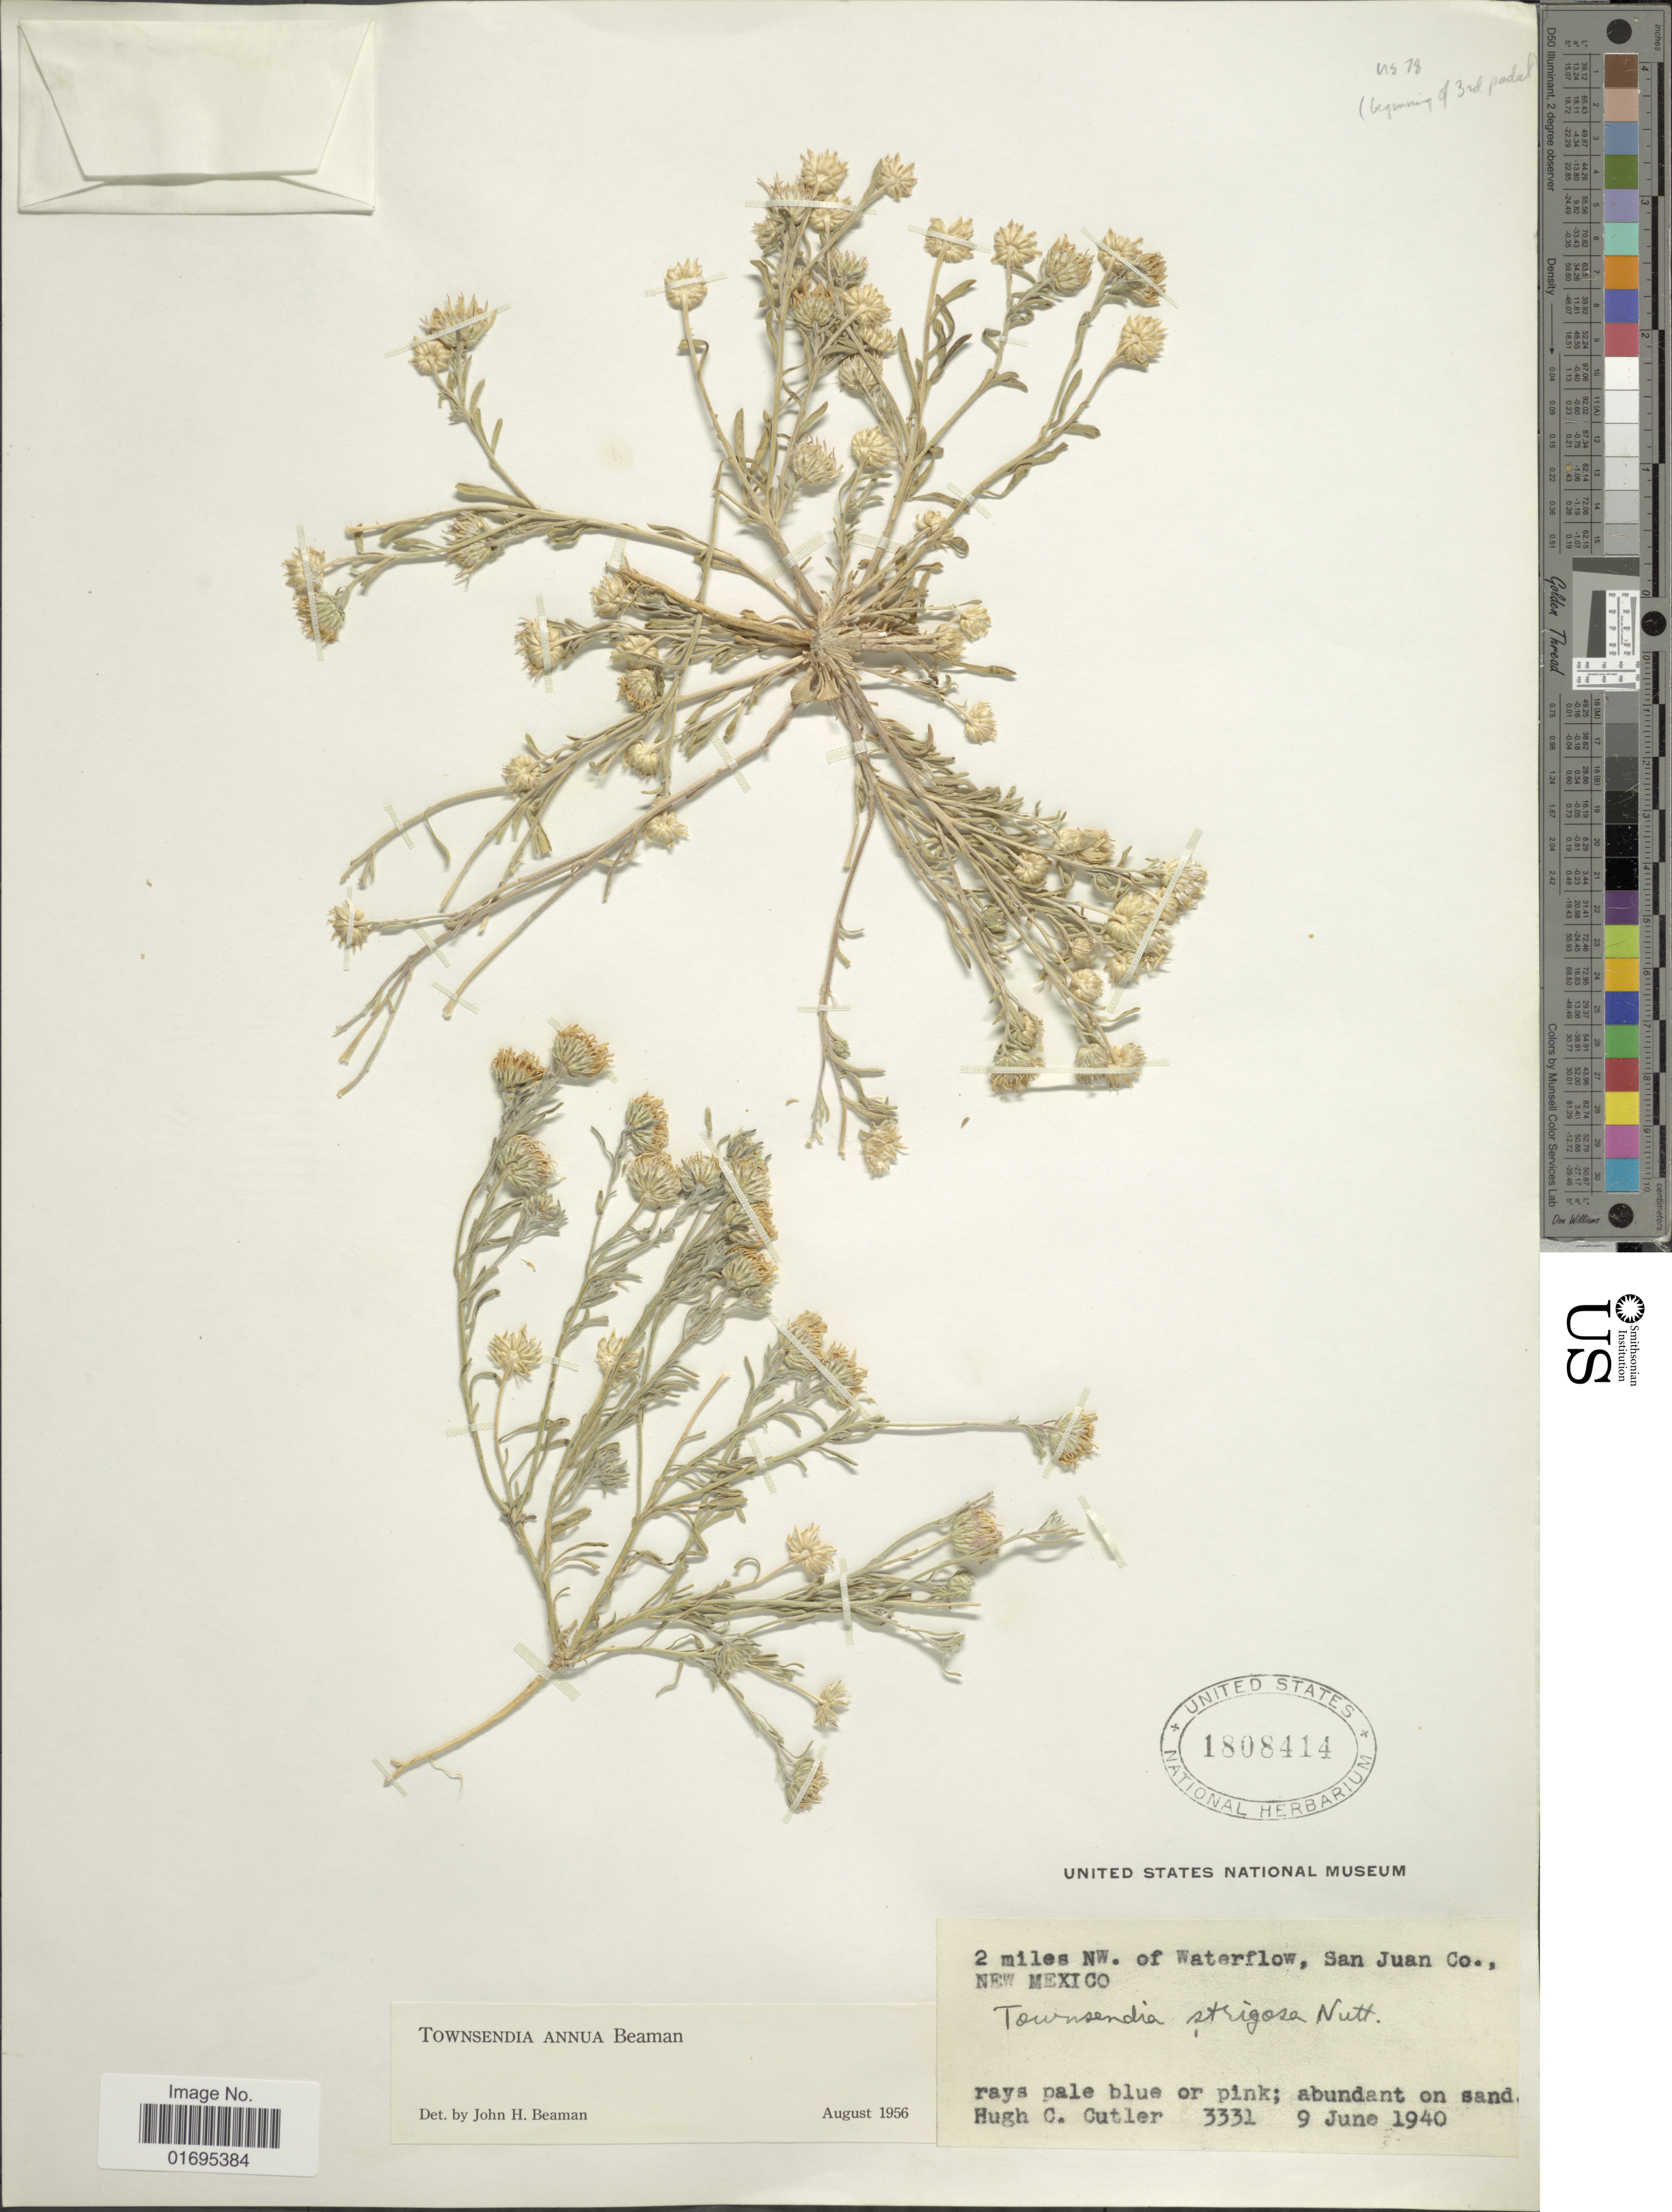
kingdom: Plantae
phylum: Tracheophyta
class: Magnoliopsida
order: Asterales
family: Asteraceae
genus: Townsendia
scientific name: Townsendia annua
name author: Beaman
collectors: H. C. Cutler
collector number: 3331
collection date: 1940-06-09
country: United States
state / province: New Mexico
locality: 2 miles NW. of Waterflow, San Juan Co.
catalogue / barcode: US 1808414